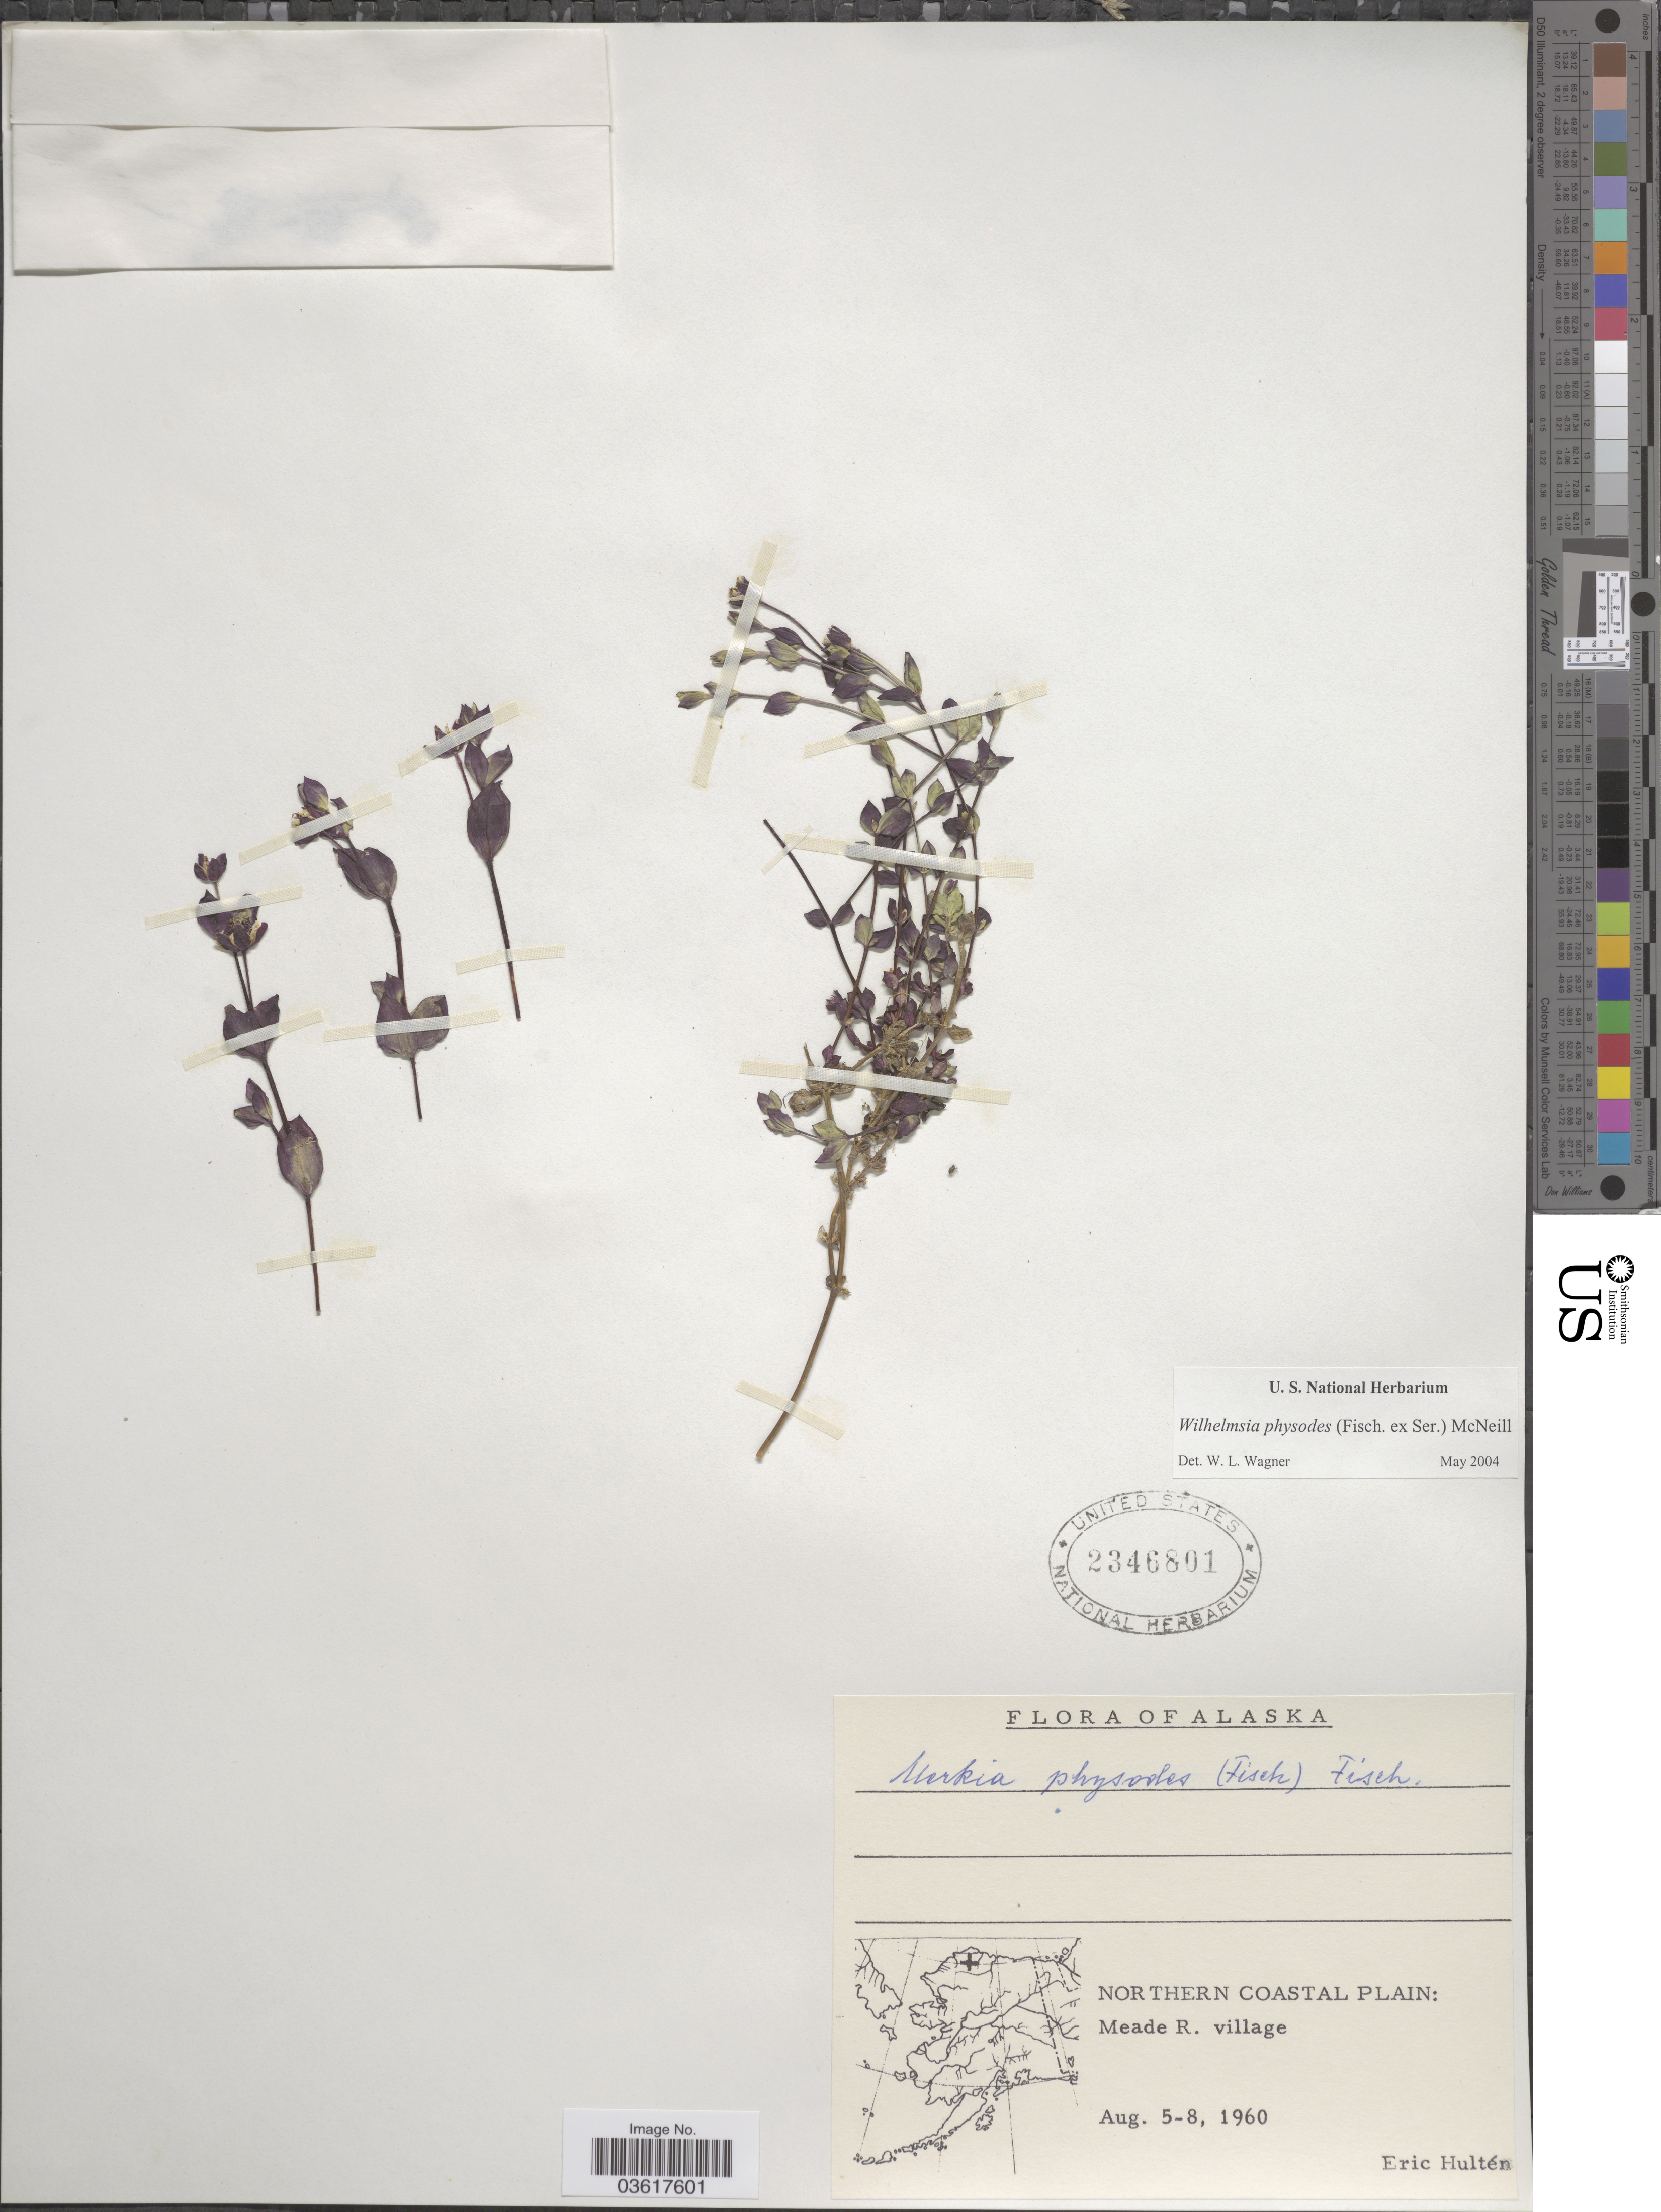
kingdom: Plantae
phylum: Tracheophyta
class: Magnoliopsida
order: Caryophyllales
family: Caryophyllaceae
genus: Wilhelmsia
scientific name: Wilhelmsia sp.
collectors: E. G. Hultén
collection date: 1960-08-05/1960-08-08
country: United States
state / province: Alaska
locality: Northern Coastal Plain: Meade R. village.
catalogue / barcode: US 2346801